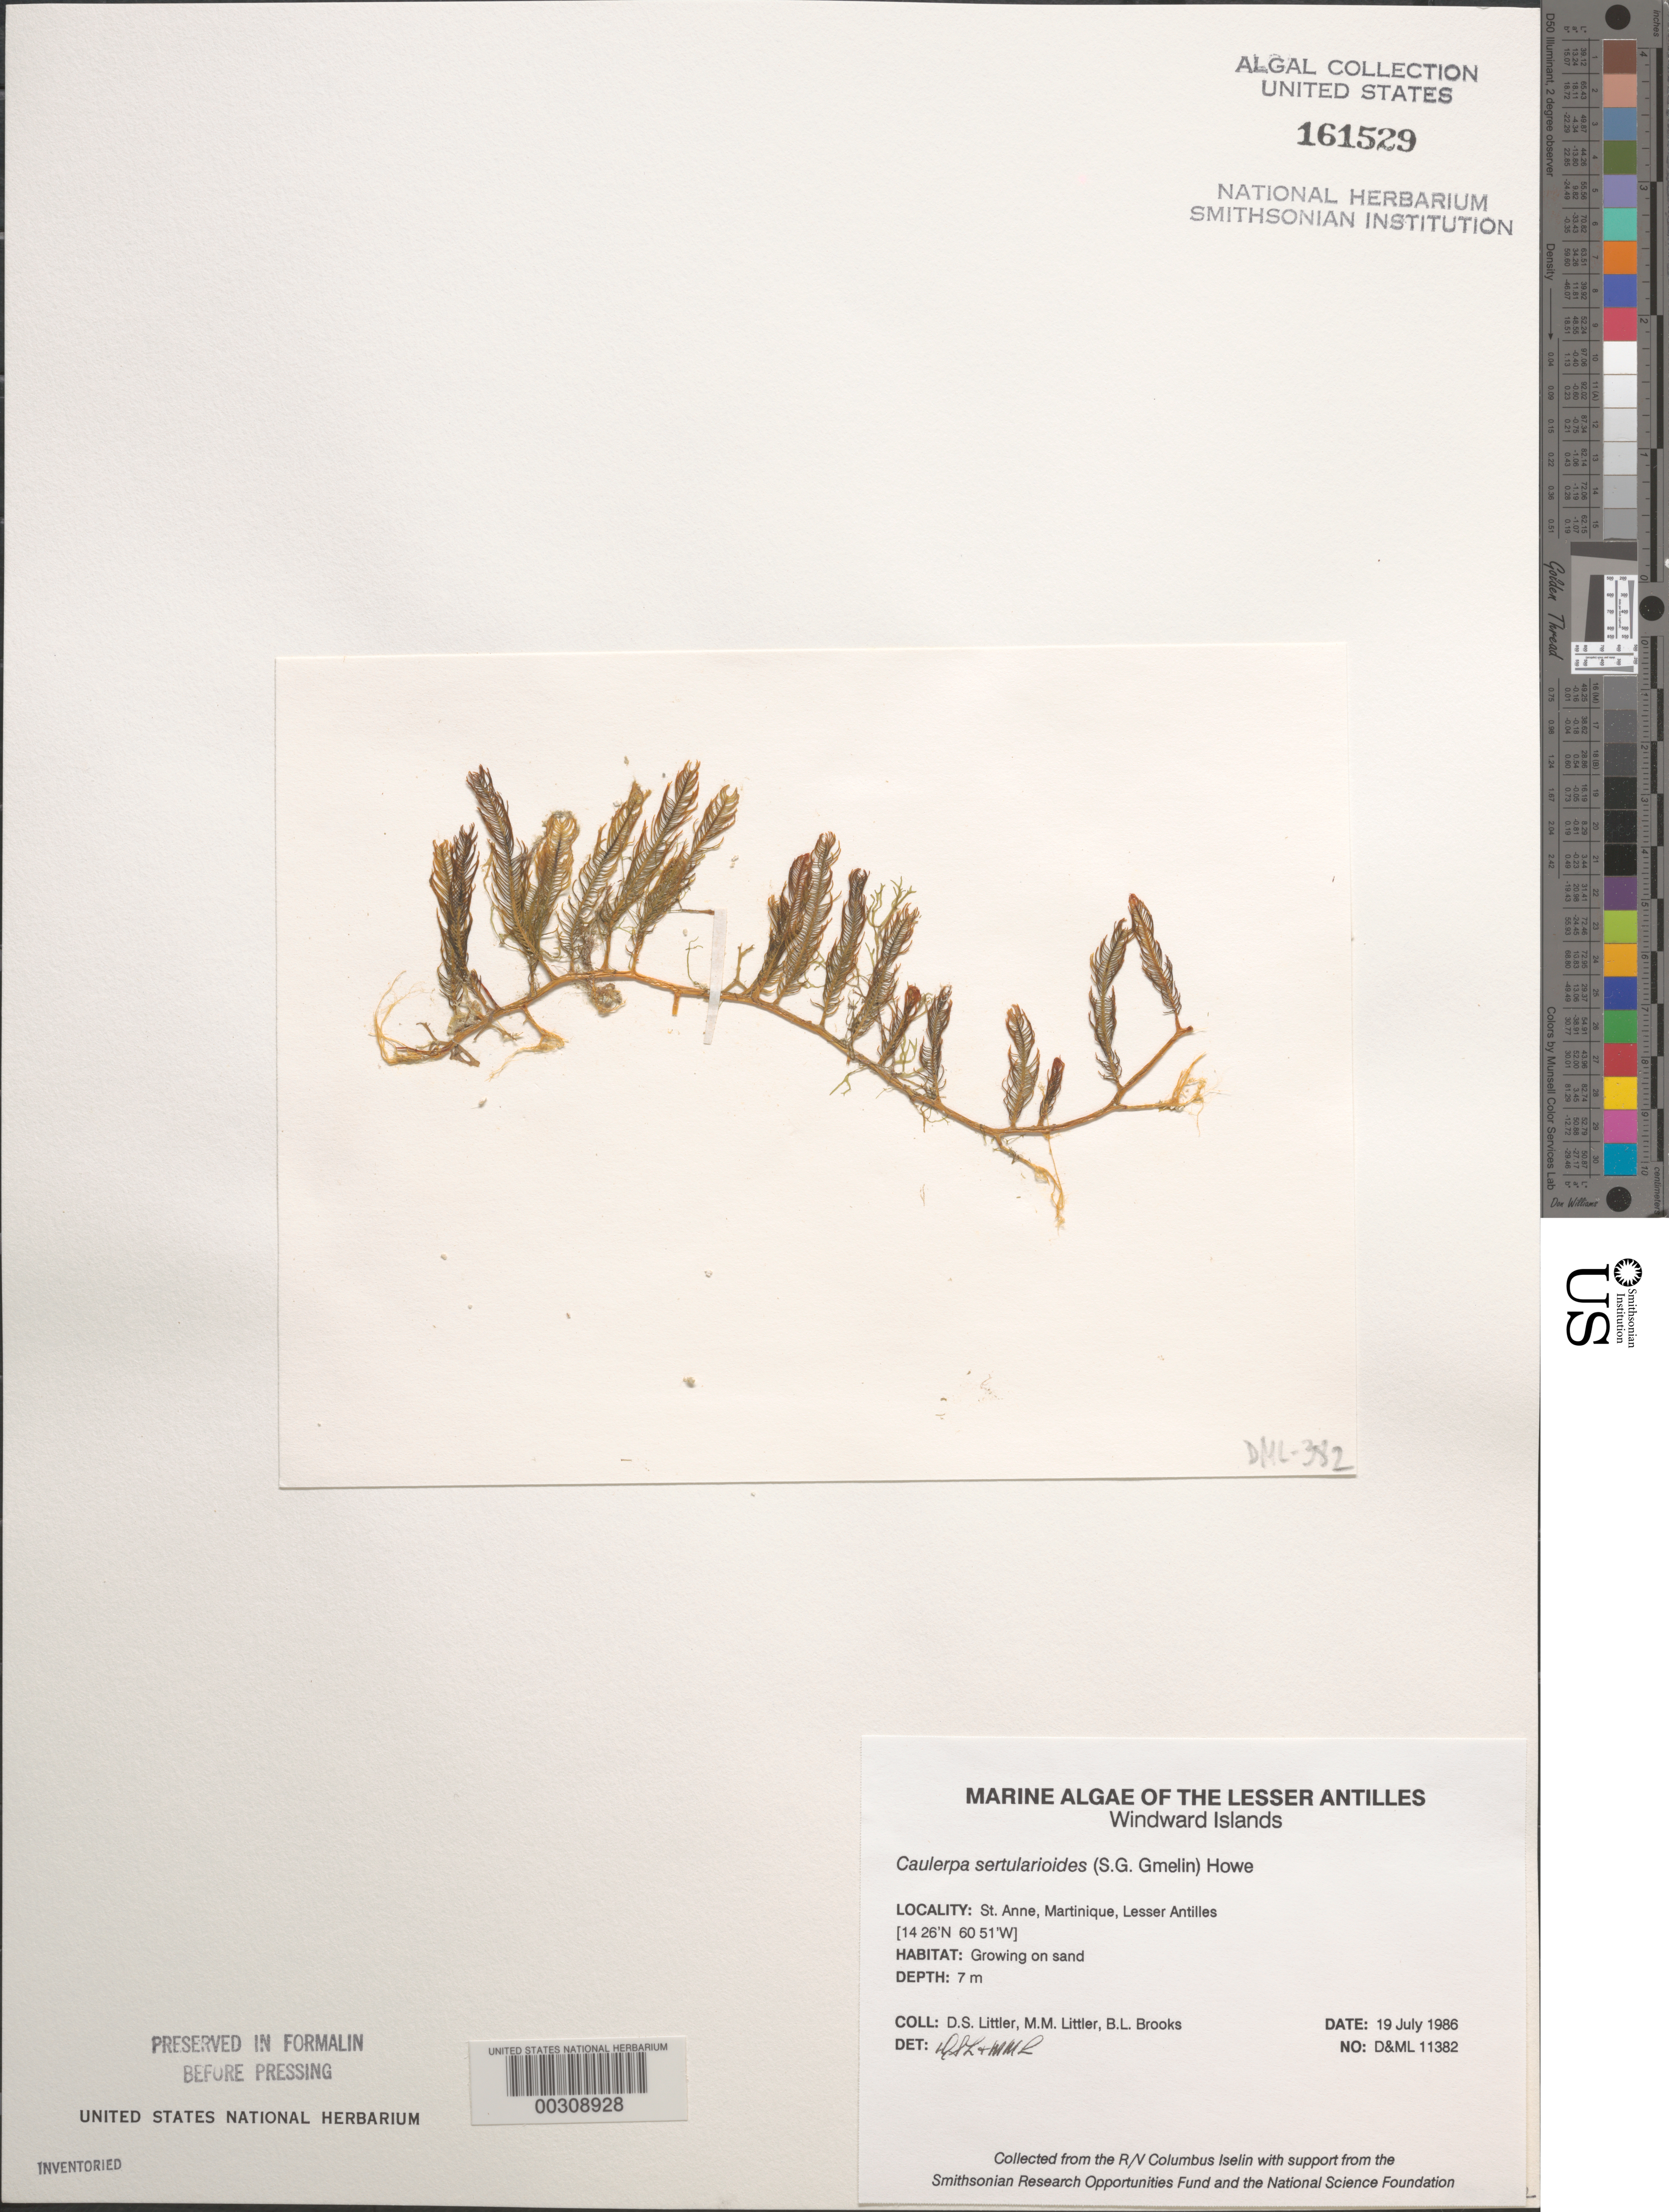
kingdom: Plantae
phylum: Chlorophyta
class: Ulvophyceae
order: Bryopsidales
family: Caulerpaceae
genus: Caulerpa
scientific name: Caulerpa sertularioides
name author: (S.G. Gmel.) M. Howe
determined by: Littler, D. S.; Littler, M. M.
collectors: D. S. Littler, M. M. Littler & B. Brooks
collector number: D&ML 11382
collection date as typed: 19 Jul 1986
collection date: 1986-07-19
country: Martinique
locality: St. Anne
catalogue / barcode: US 161529